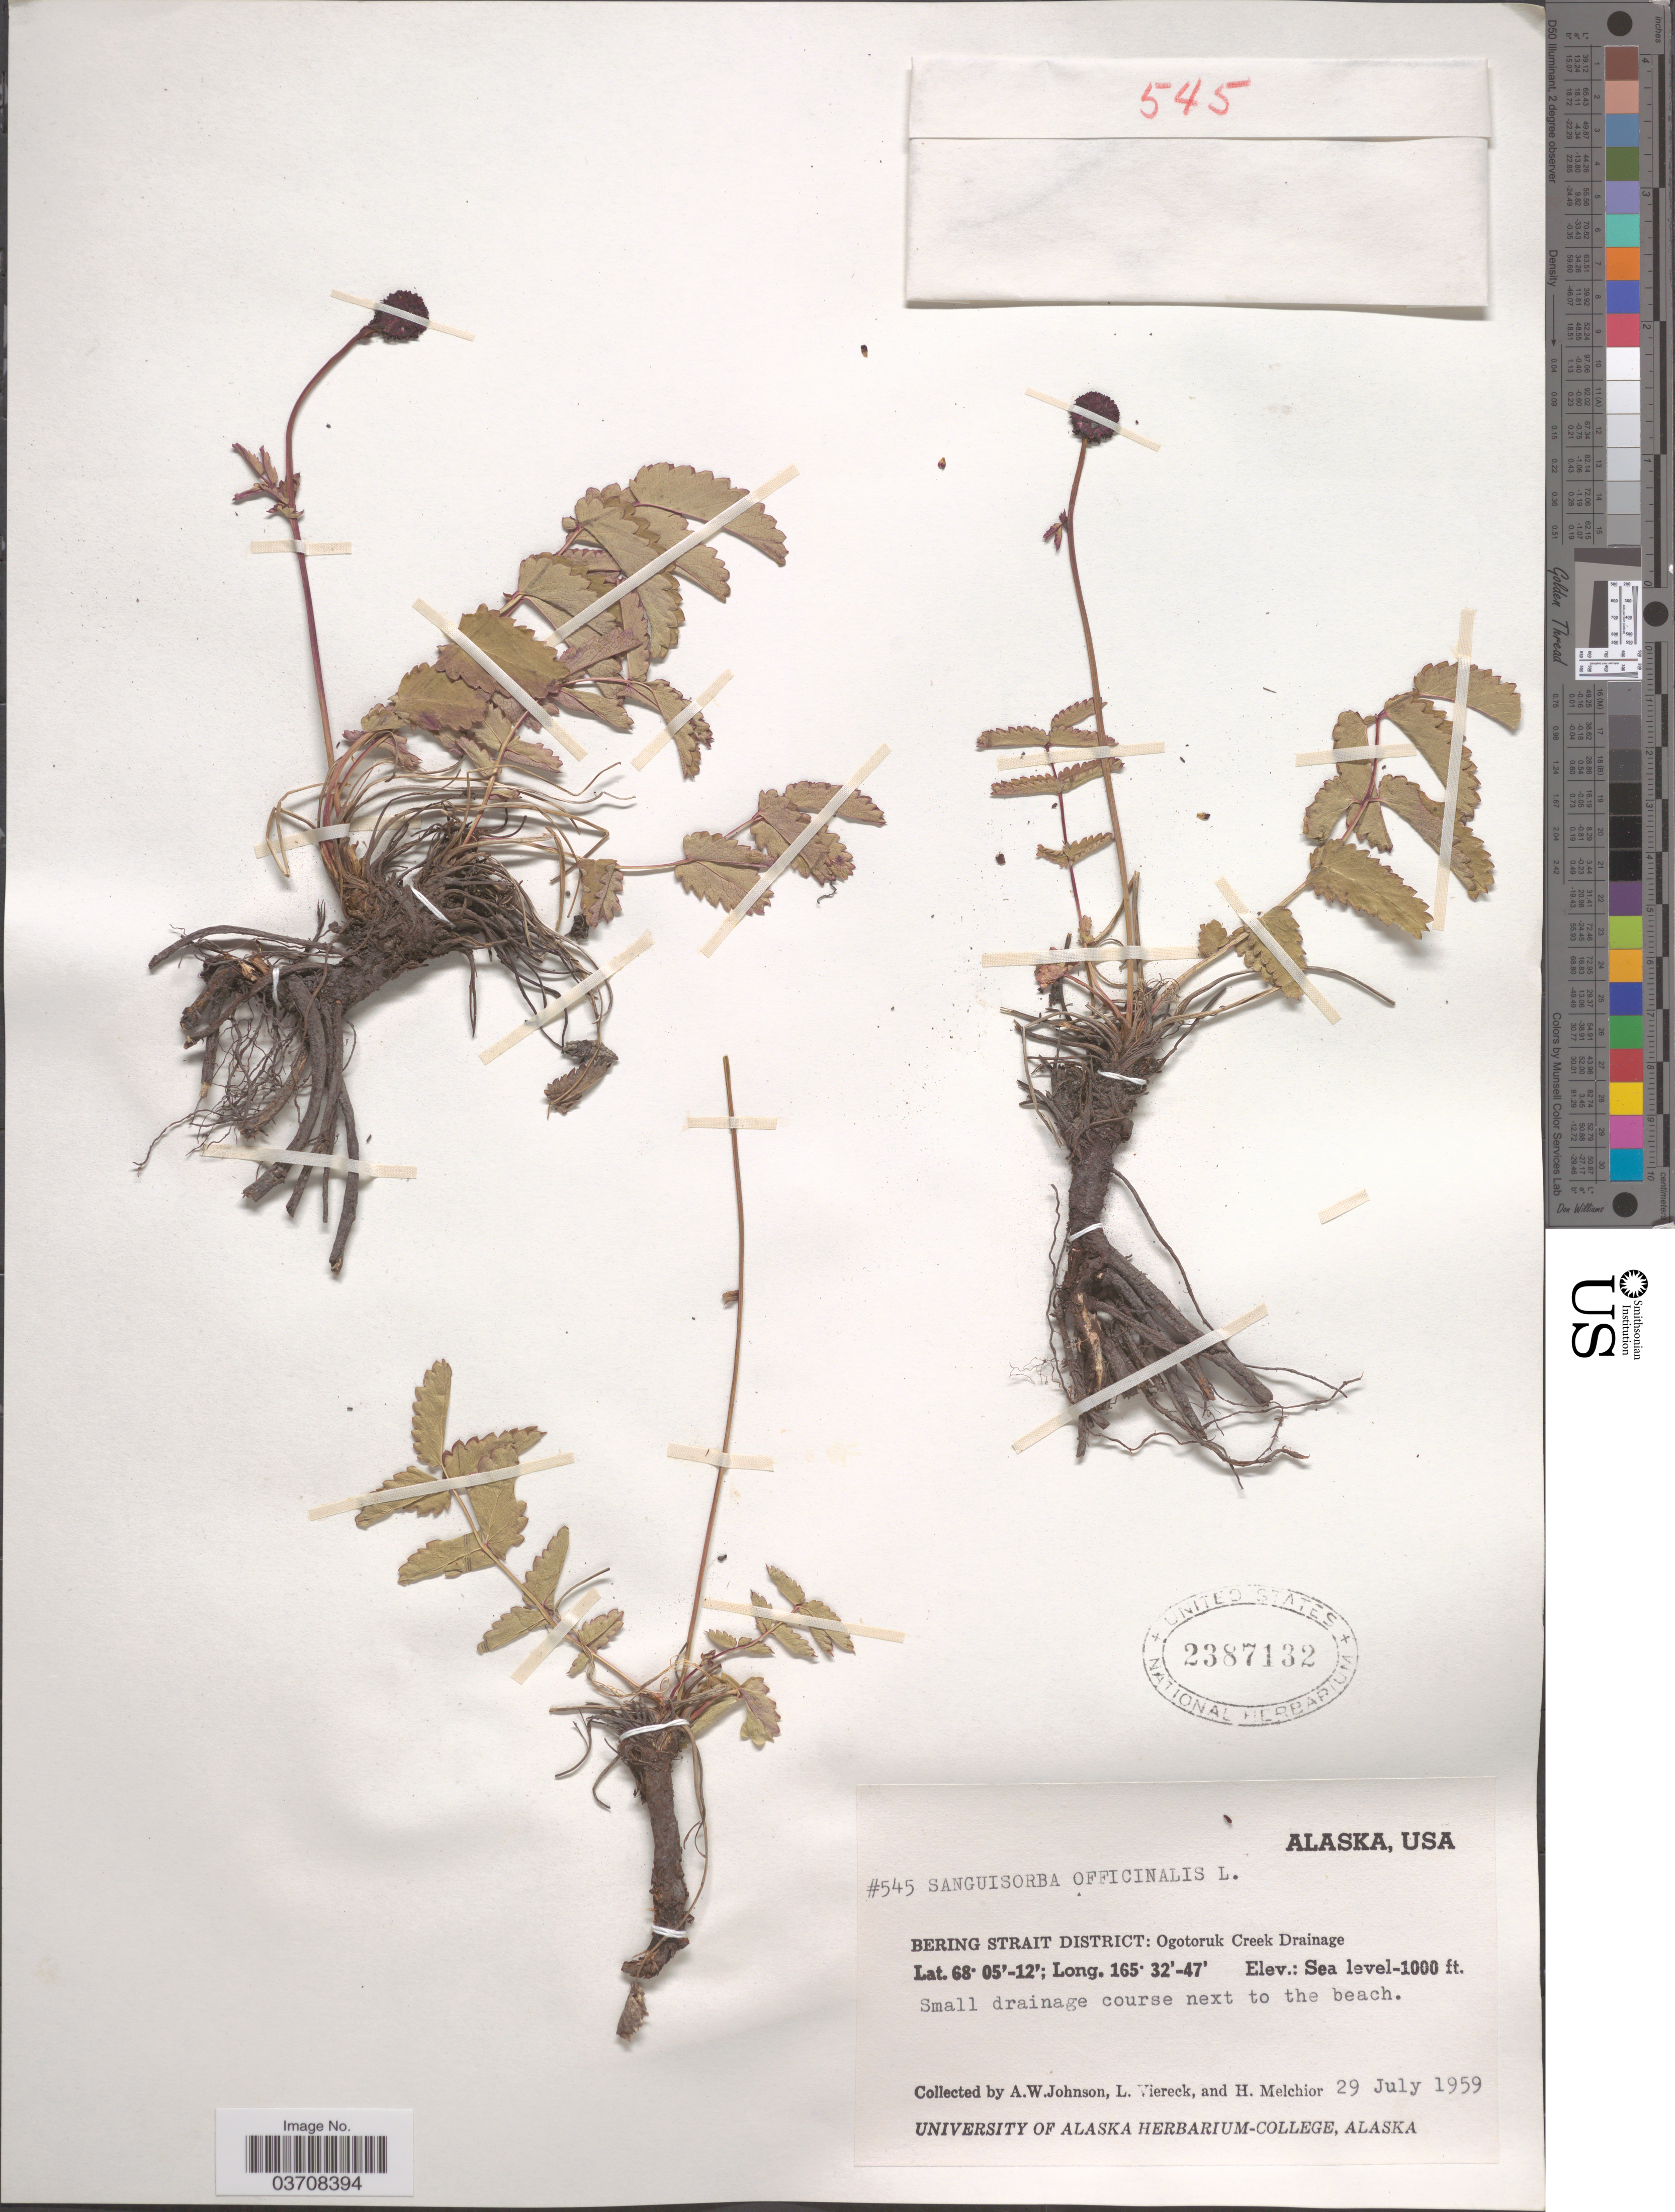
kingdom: Plantae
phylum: Tracheophyta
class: Magnoliopsida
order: Rosales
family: Rosaceae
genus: Sanguisorba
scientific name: Sanguisorba officinalis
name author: L.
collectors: A. W. Johnson, L. Viereck & H. Melchior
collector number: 545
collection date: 1959-07-29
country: United States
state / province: Alaska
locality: Bering Strait District: Ogotoruk Creek Drainage.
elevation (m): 0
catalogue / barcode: US 2387132